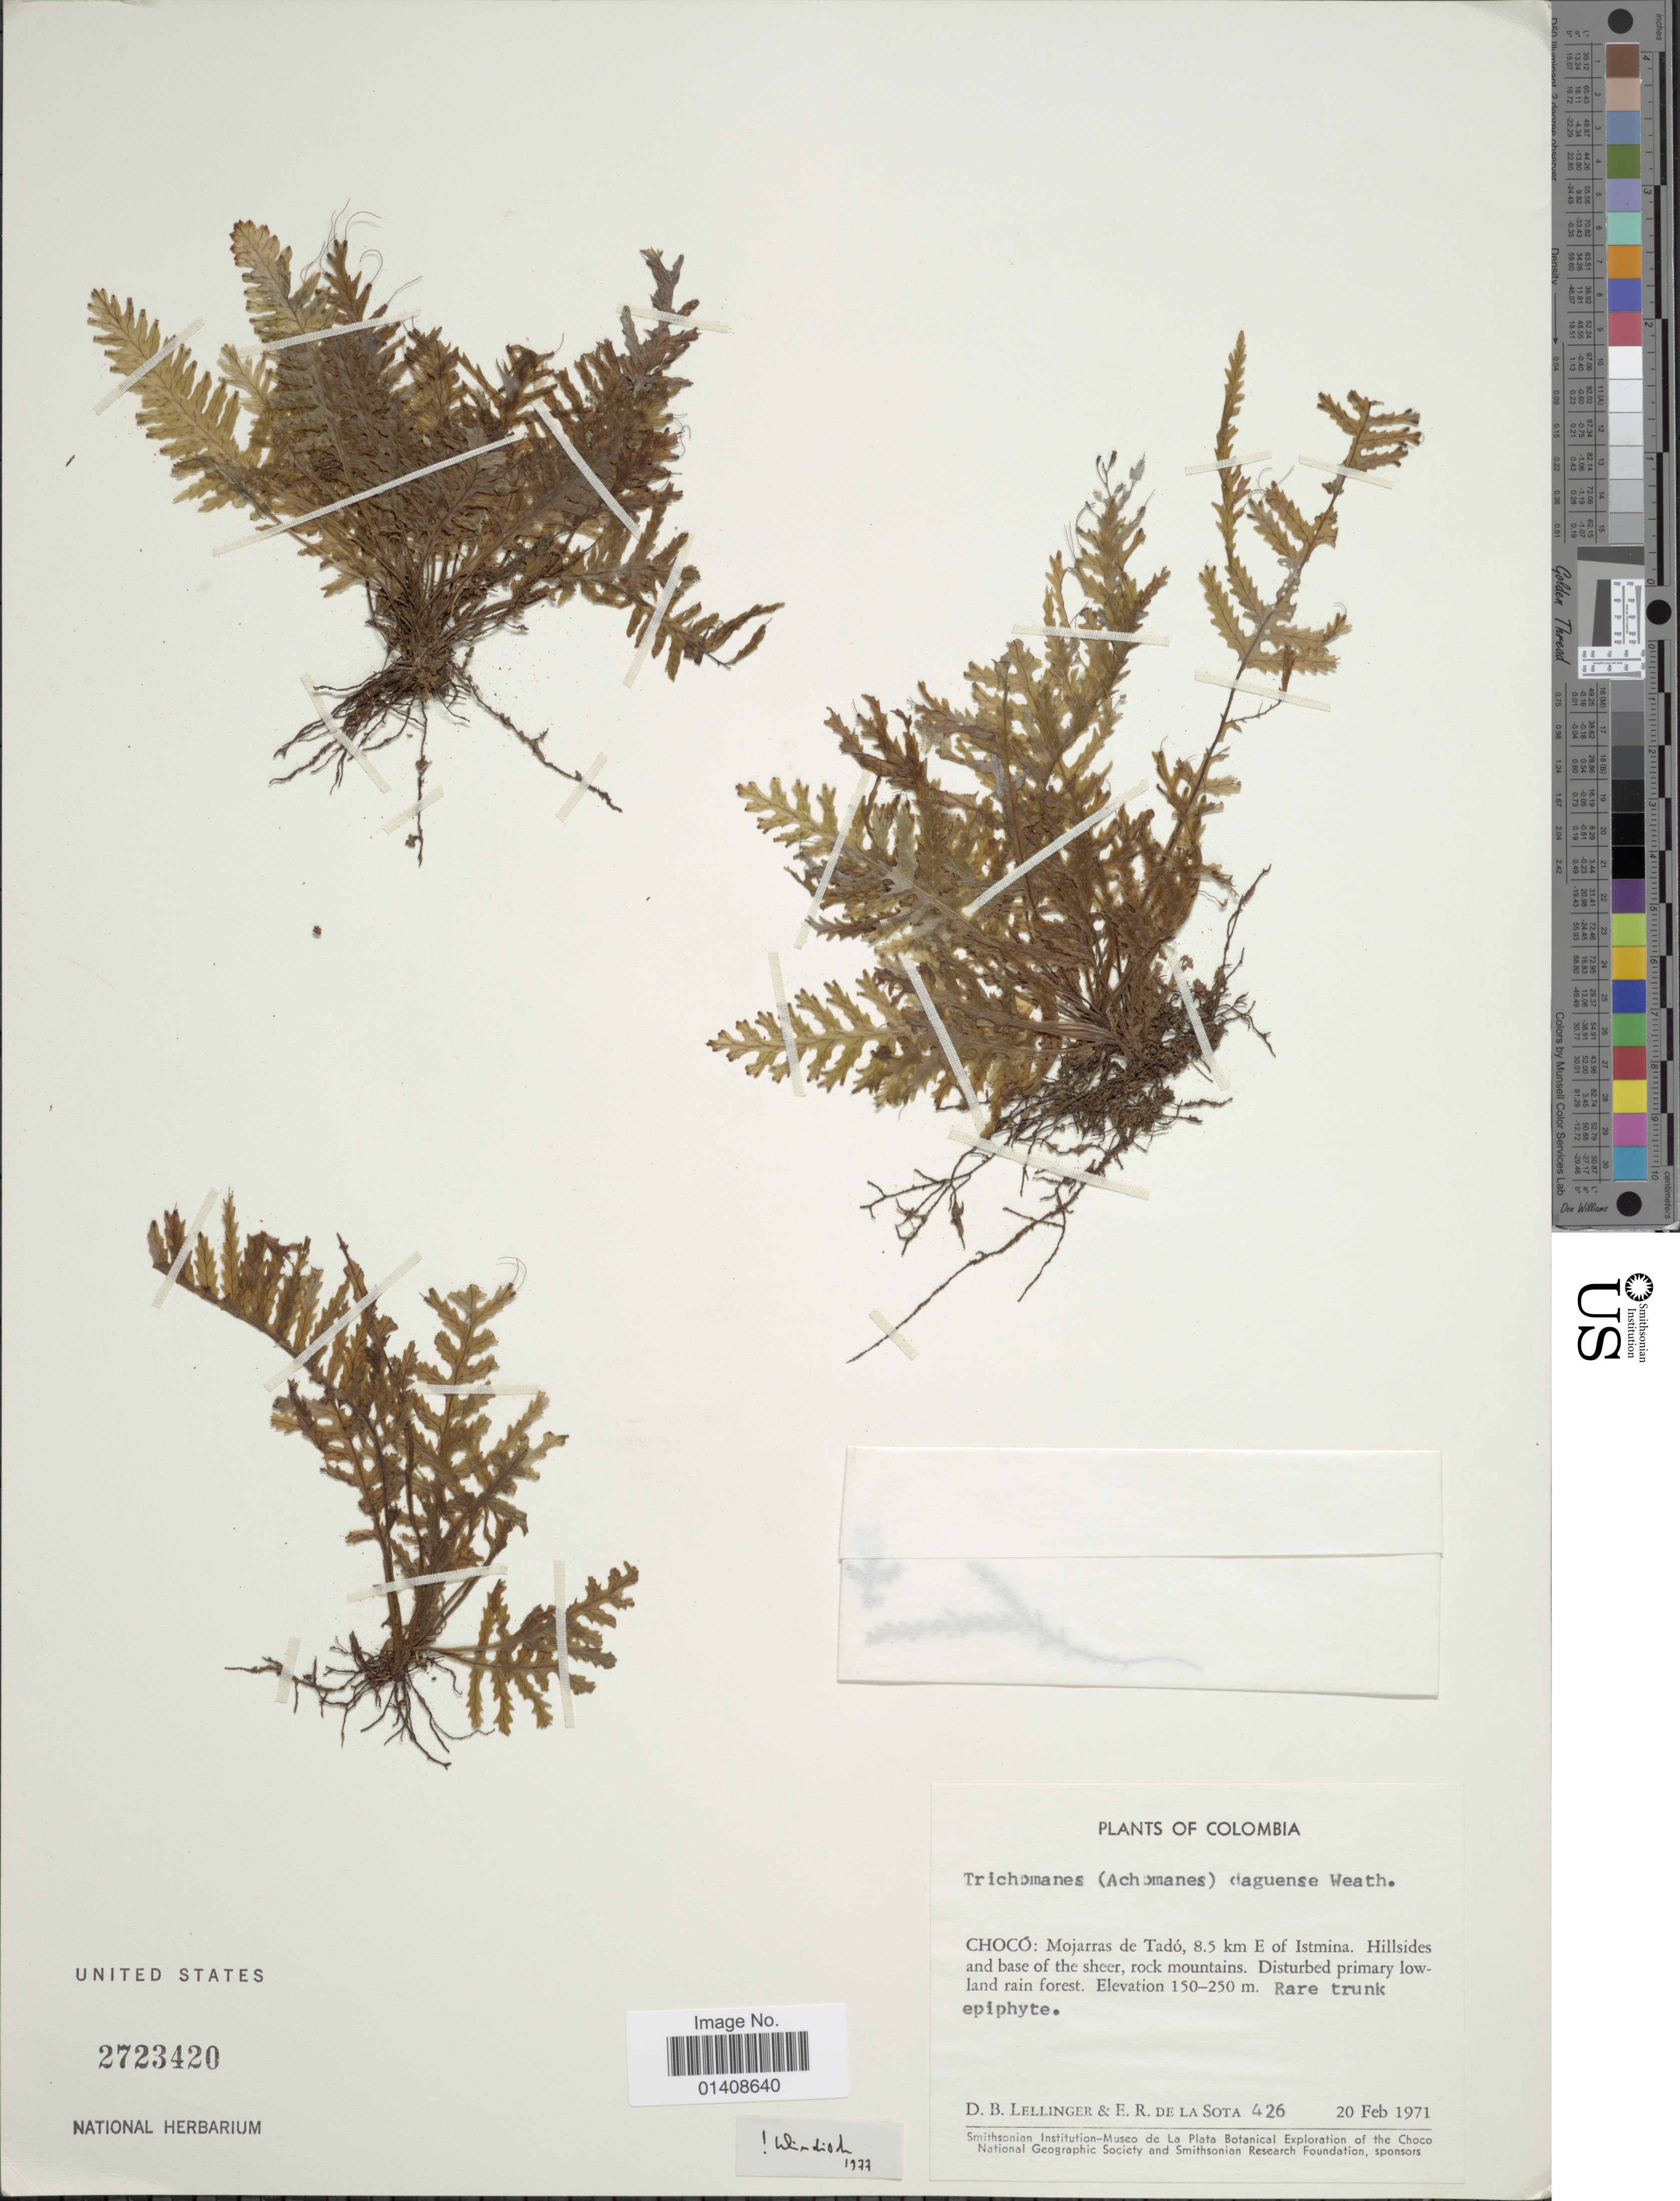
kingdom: Plantae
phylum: Tracheophyta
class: Polypodiopsida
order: Hymenophyllales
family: Hymenophyllaceae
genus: Trichomanes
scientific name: Trichomanes delicatum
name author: Bosch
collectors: D. B. Lellinger & E. R. de la Sota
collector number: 426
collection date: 1971-02-20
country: Colombia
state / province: Chocó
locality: Mojarras de Tado, 8.5 km E of Istima, Hillside and base of the sheer, rock mountain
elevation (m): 150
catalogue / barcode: US 2723420